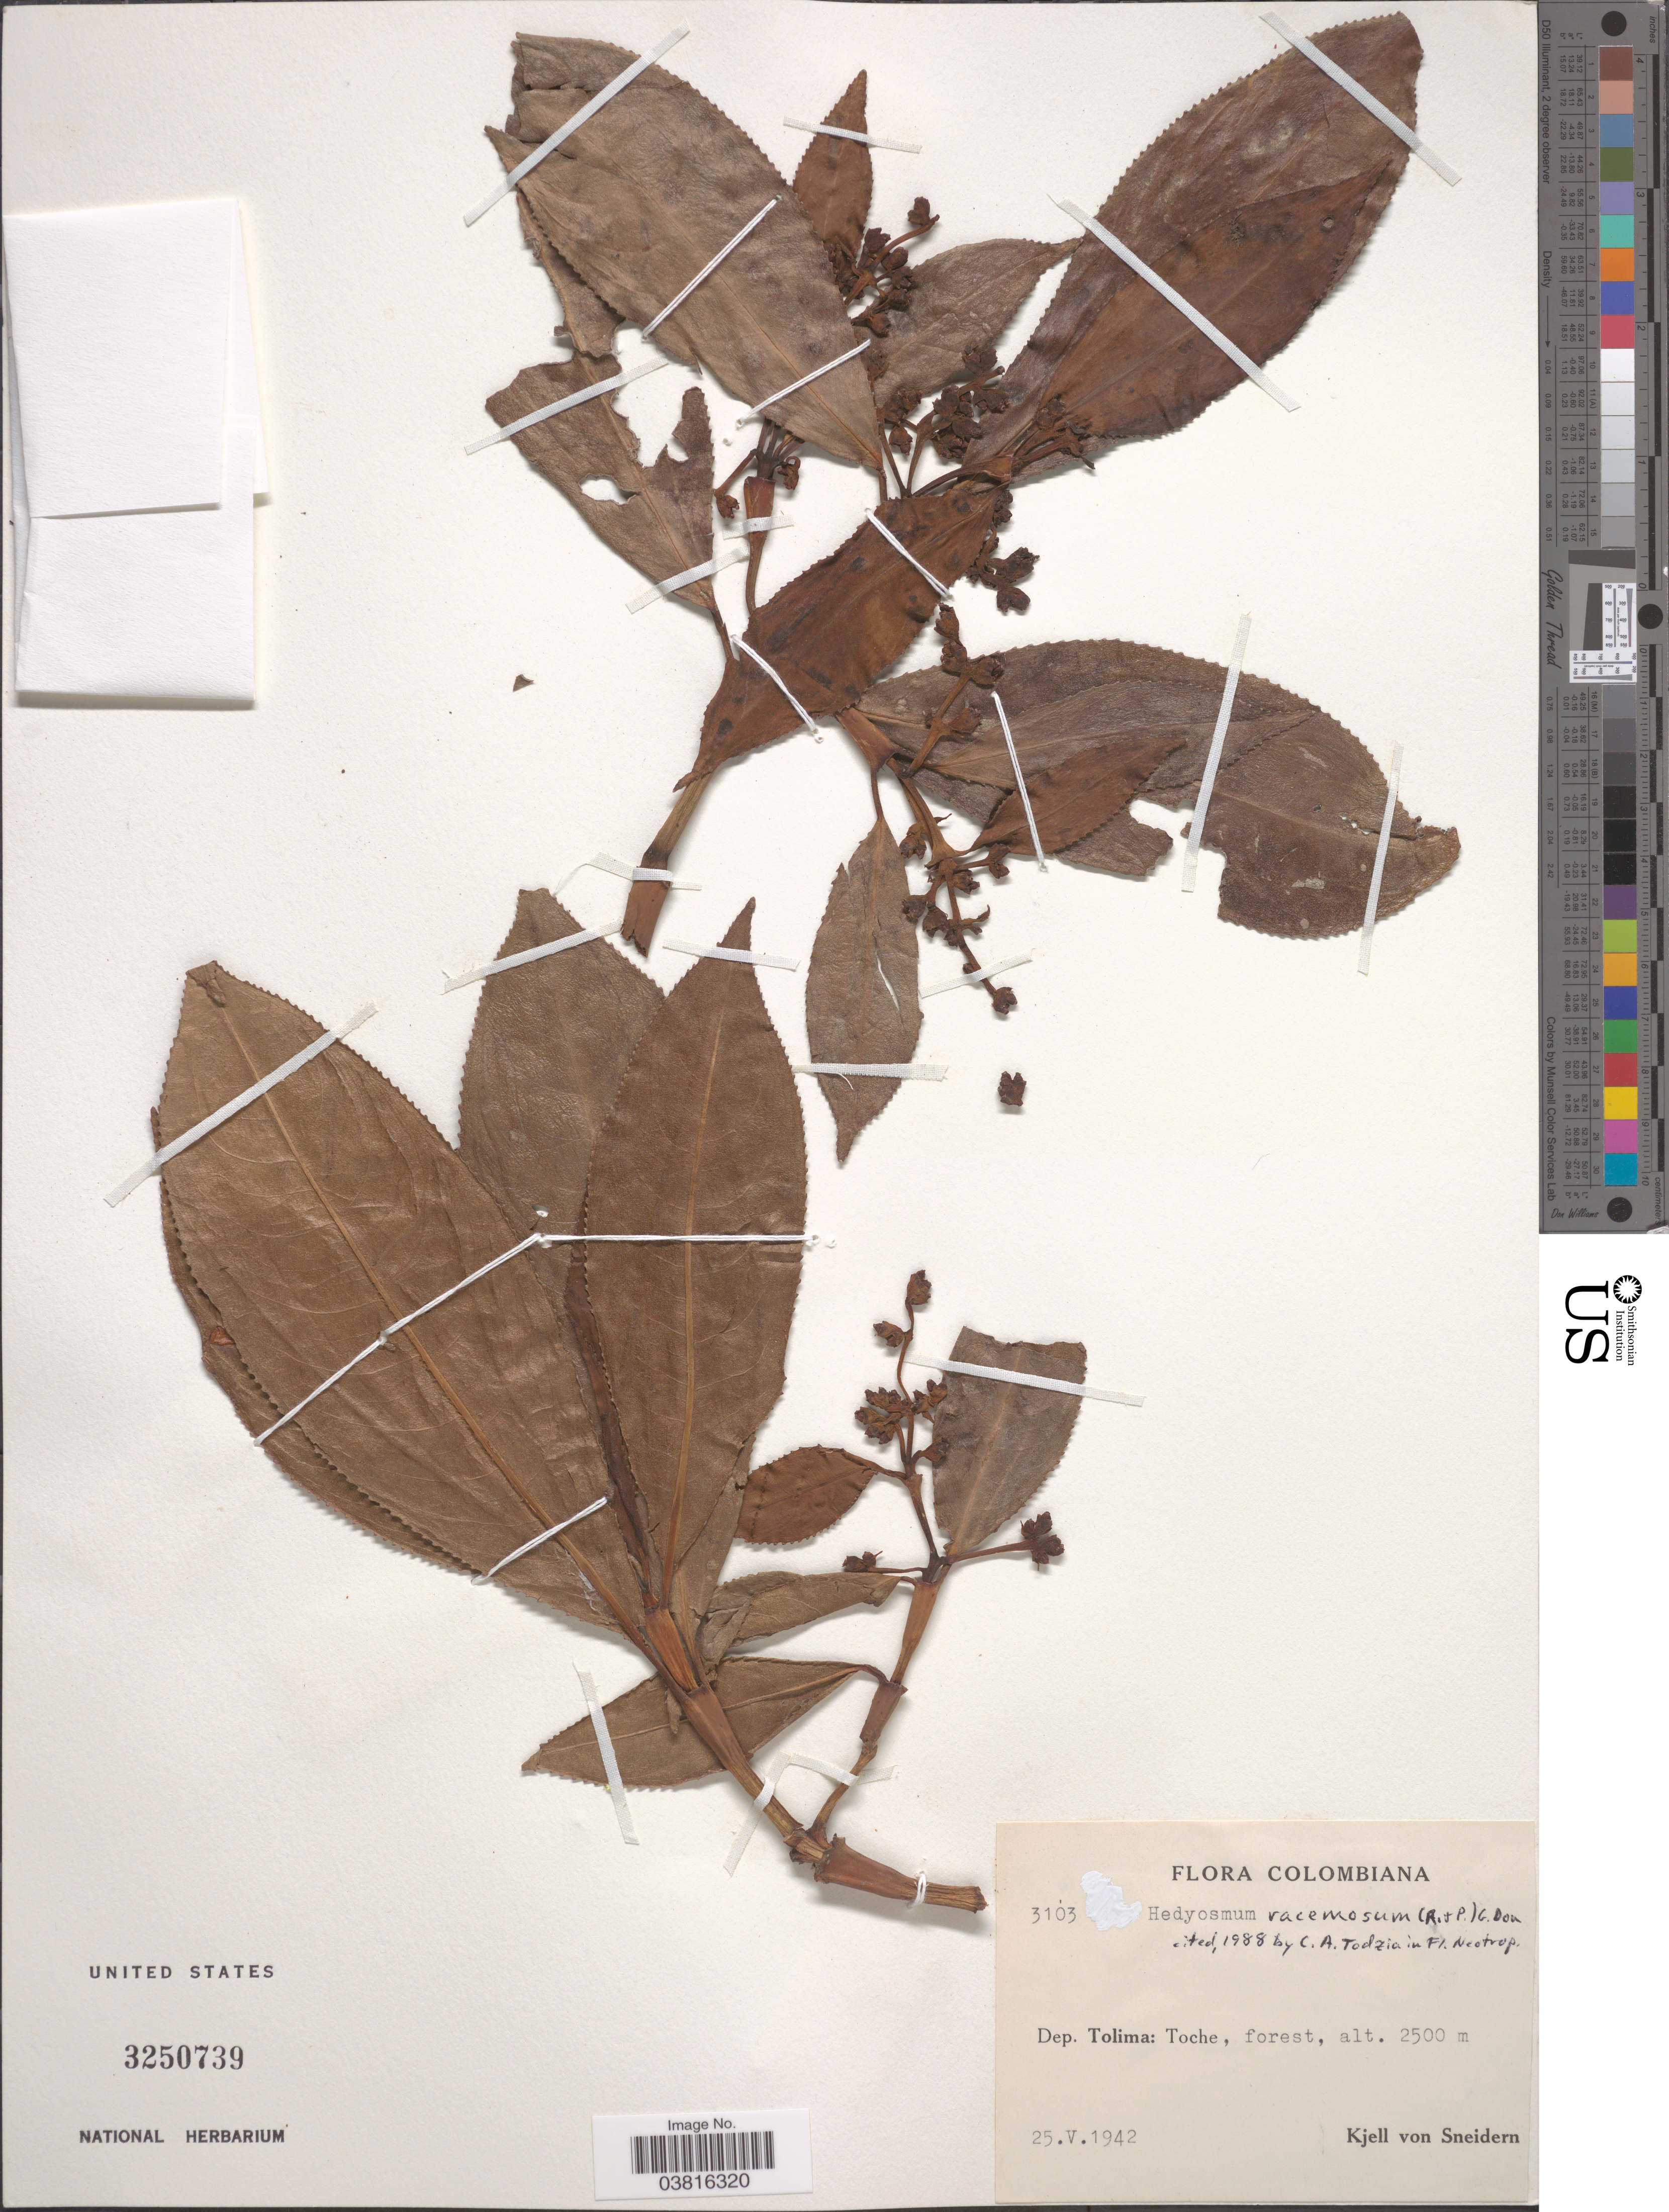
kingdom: Plantae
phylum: Tracheophyta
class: Magnoliopsida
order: Chloranthales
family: Chloranthaceae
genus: Hedyosmum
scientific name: Hedyosmum racemosum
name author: (Ruiz & Pav.) G. Don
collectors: K. von Sneidern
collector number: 3103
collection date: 1942-05-25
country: Colombia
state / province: Tolima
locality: Dep. Tolima: Toche, forest.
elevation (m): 2500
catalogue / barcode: US 3250739